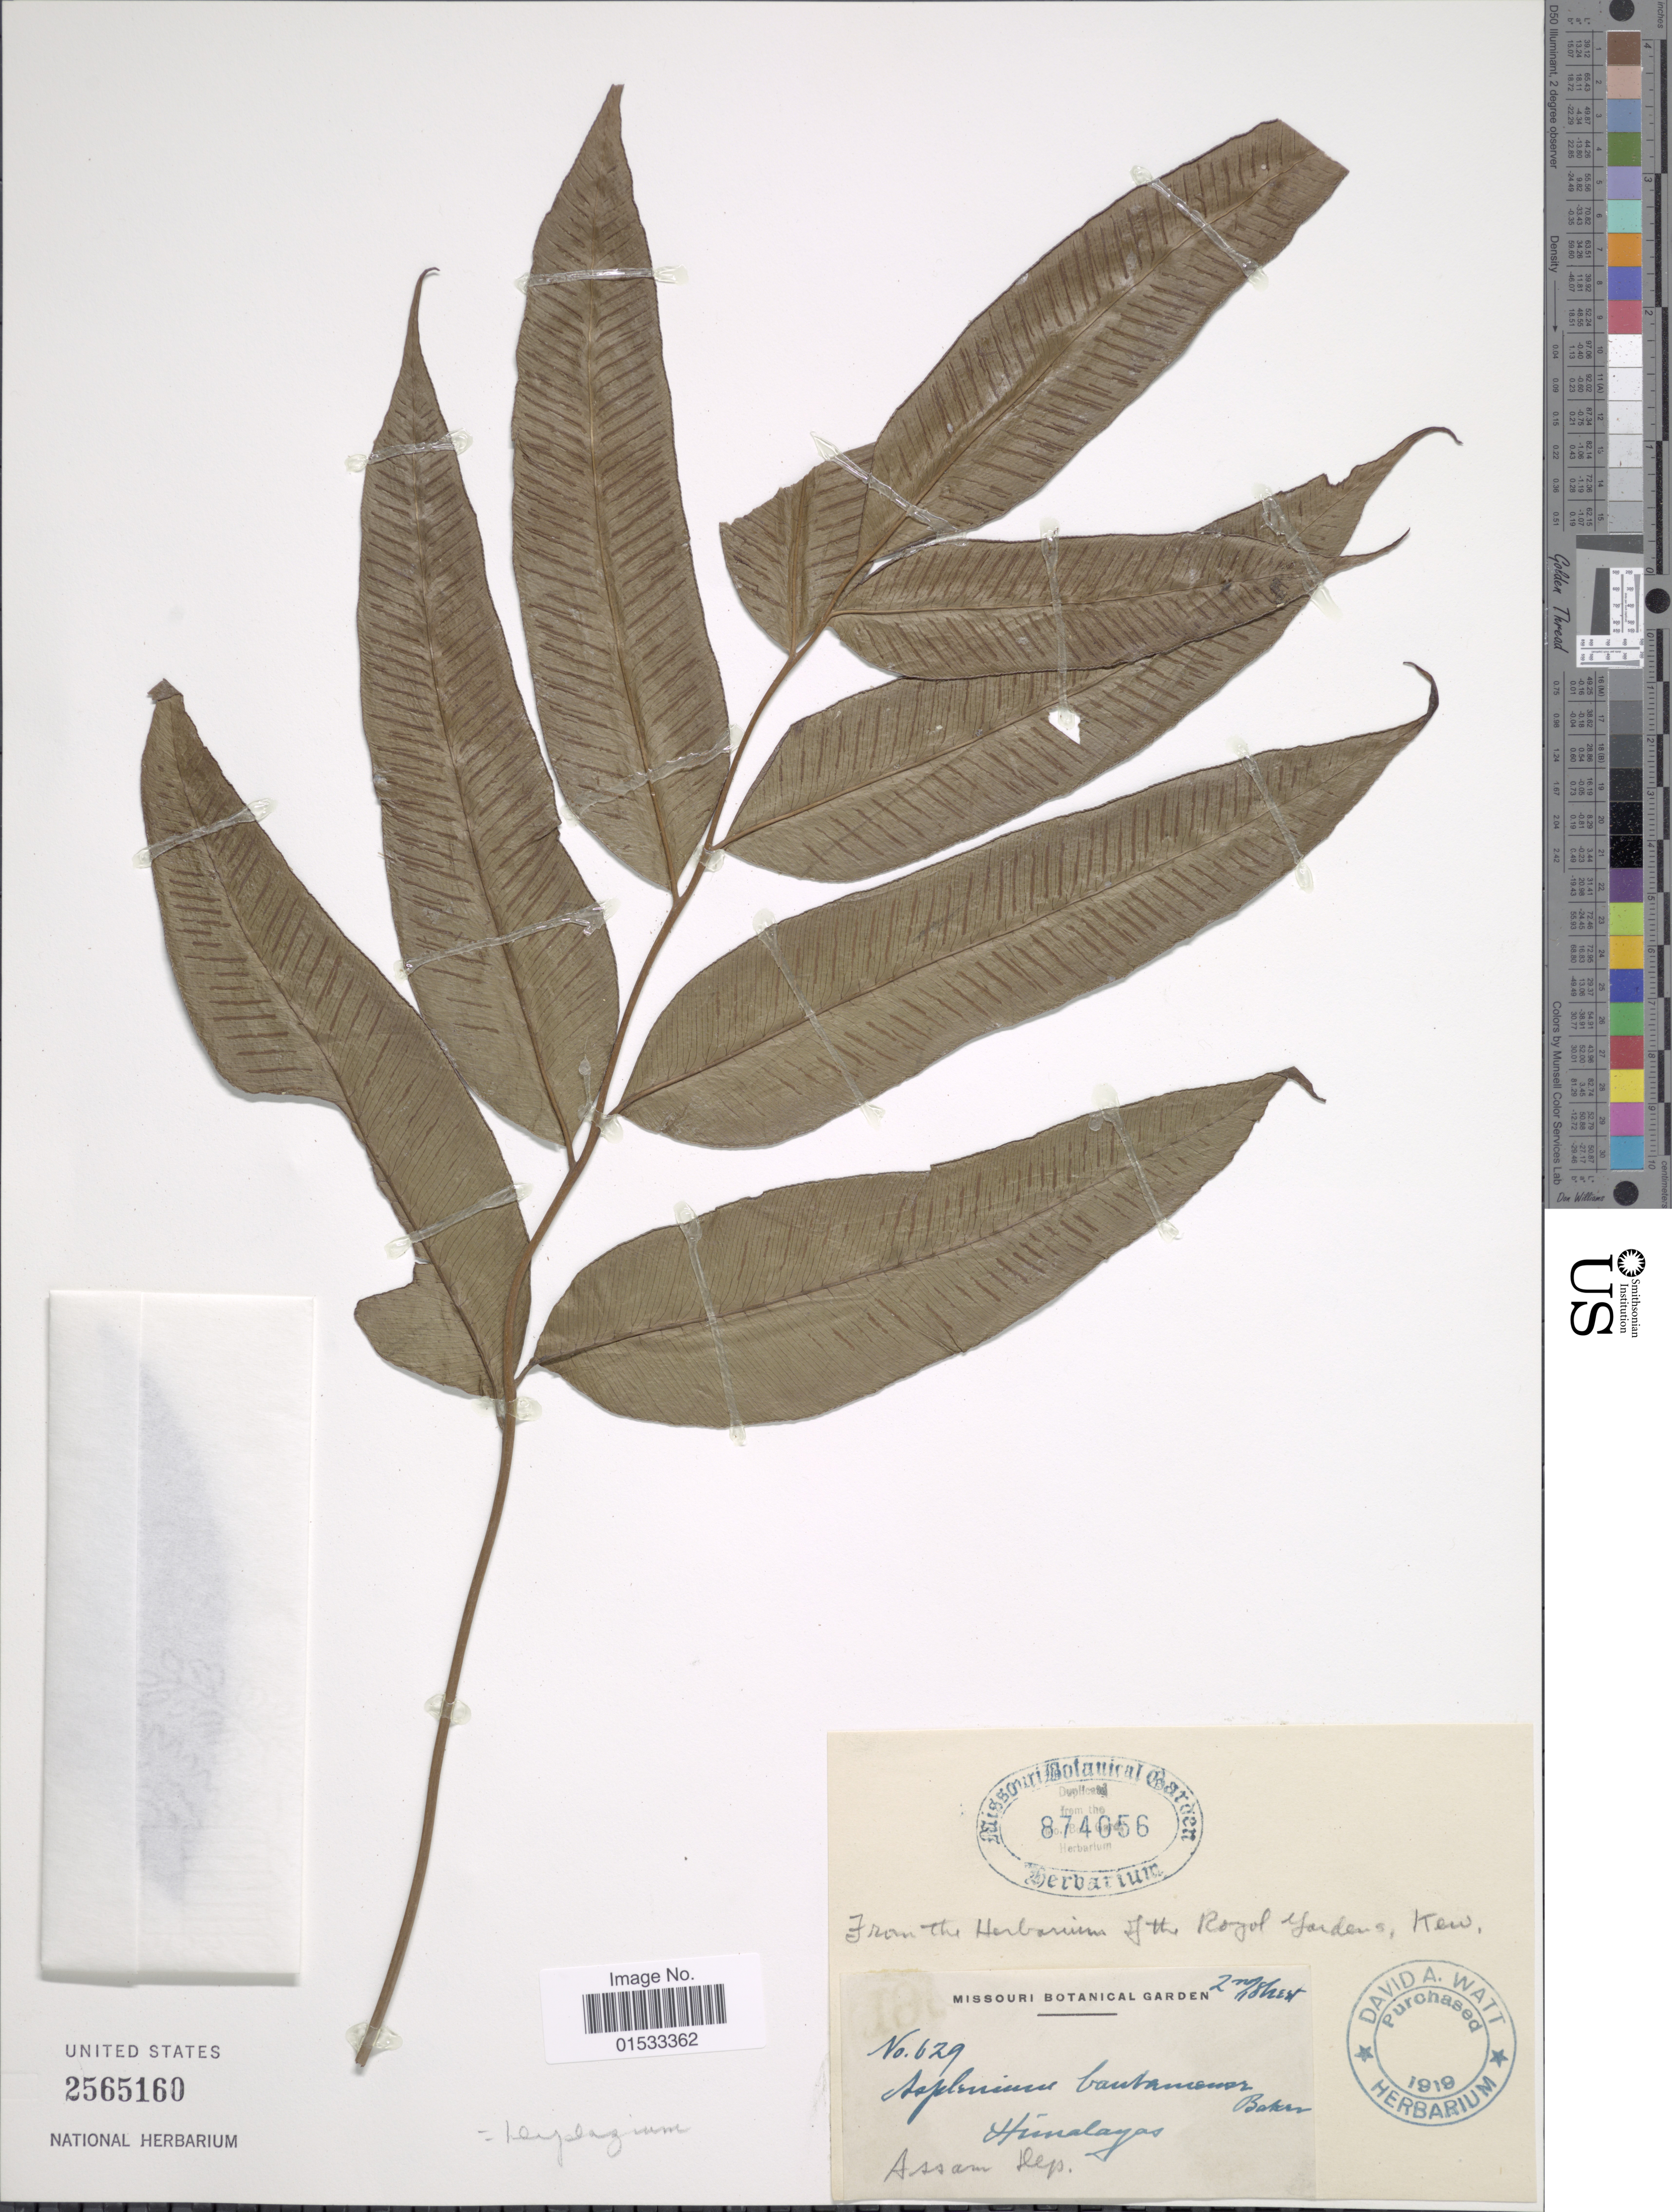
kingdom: Plantae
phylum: Tracheophyta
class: Polypodiopsida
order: Polypodiales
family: Athyriaceae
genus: Diplazium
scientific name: Diplazium bantamense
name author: Blume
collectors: ex herb. David A. Watt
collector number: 629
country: India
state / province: Assam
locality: Himalayas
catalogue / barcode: US 2565160